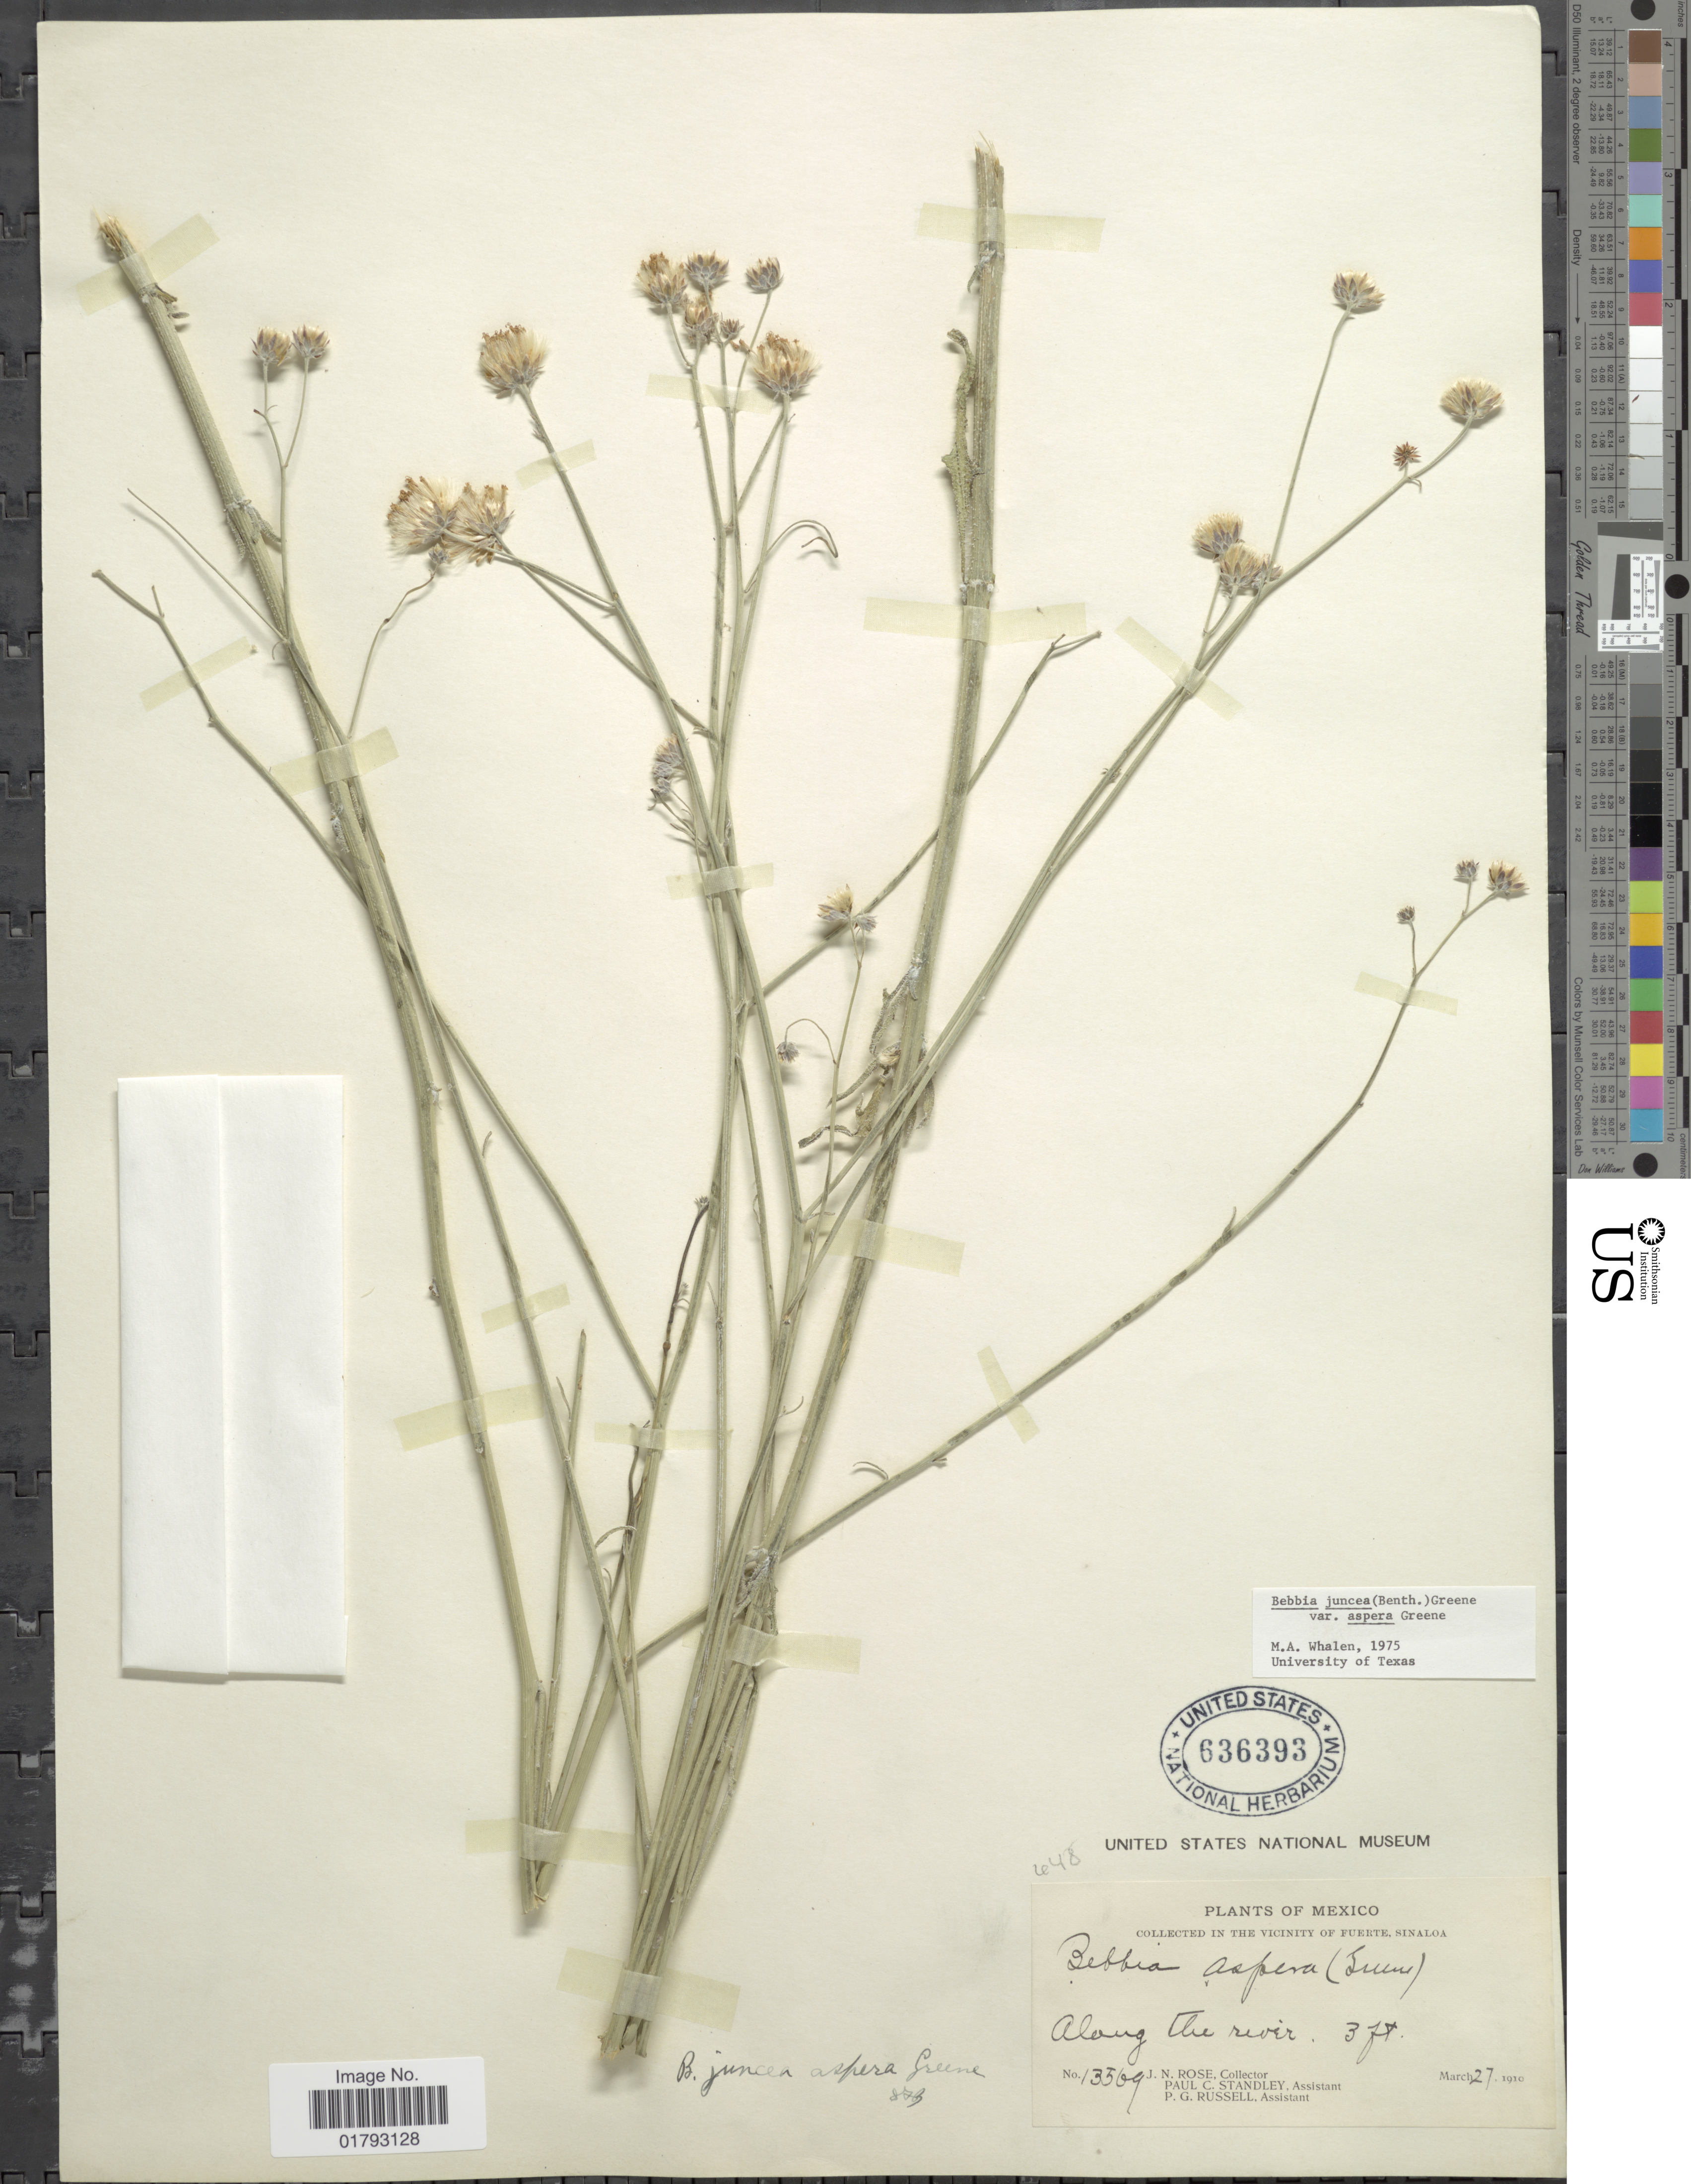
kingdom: Plantae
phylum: Tracheophyta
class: Magnoliopsida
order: Asterales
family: Asteraceae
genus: Bebbia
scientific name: Bebbia juncea var. aspera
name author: Greene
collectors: J. N. Rose, P. C. Standley & P. G. Russell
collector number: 13569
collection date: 1910-03-27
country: Mexico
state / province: Sinaloa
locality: Vicinity of Fuerte, Sinaloa. Along the river.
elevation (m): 1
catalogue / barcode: US 636393